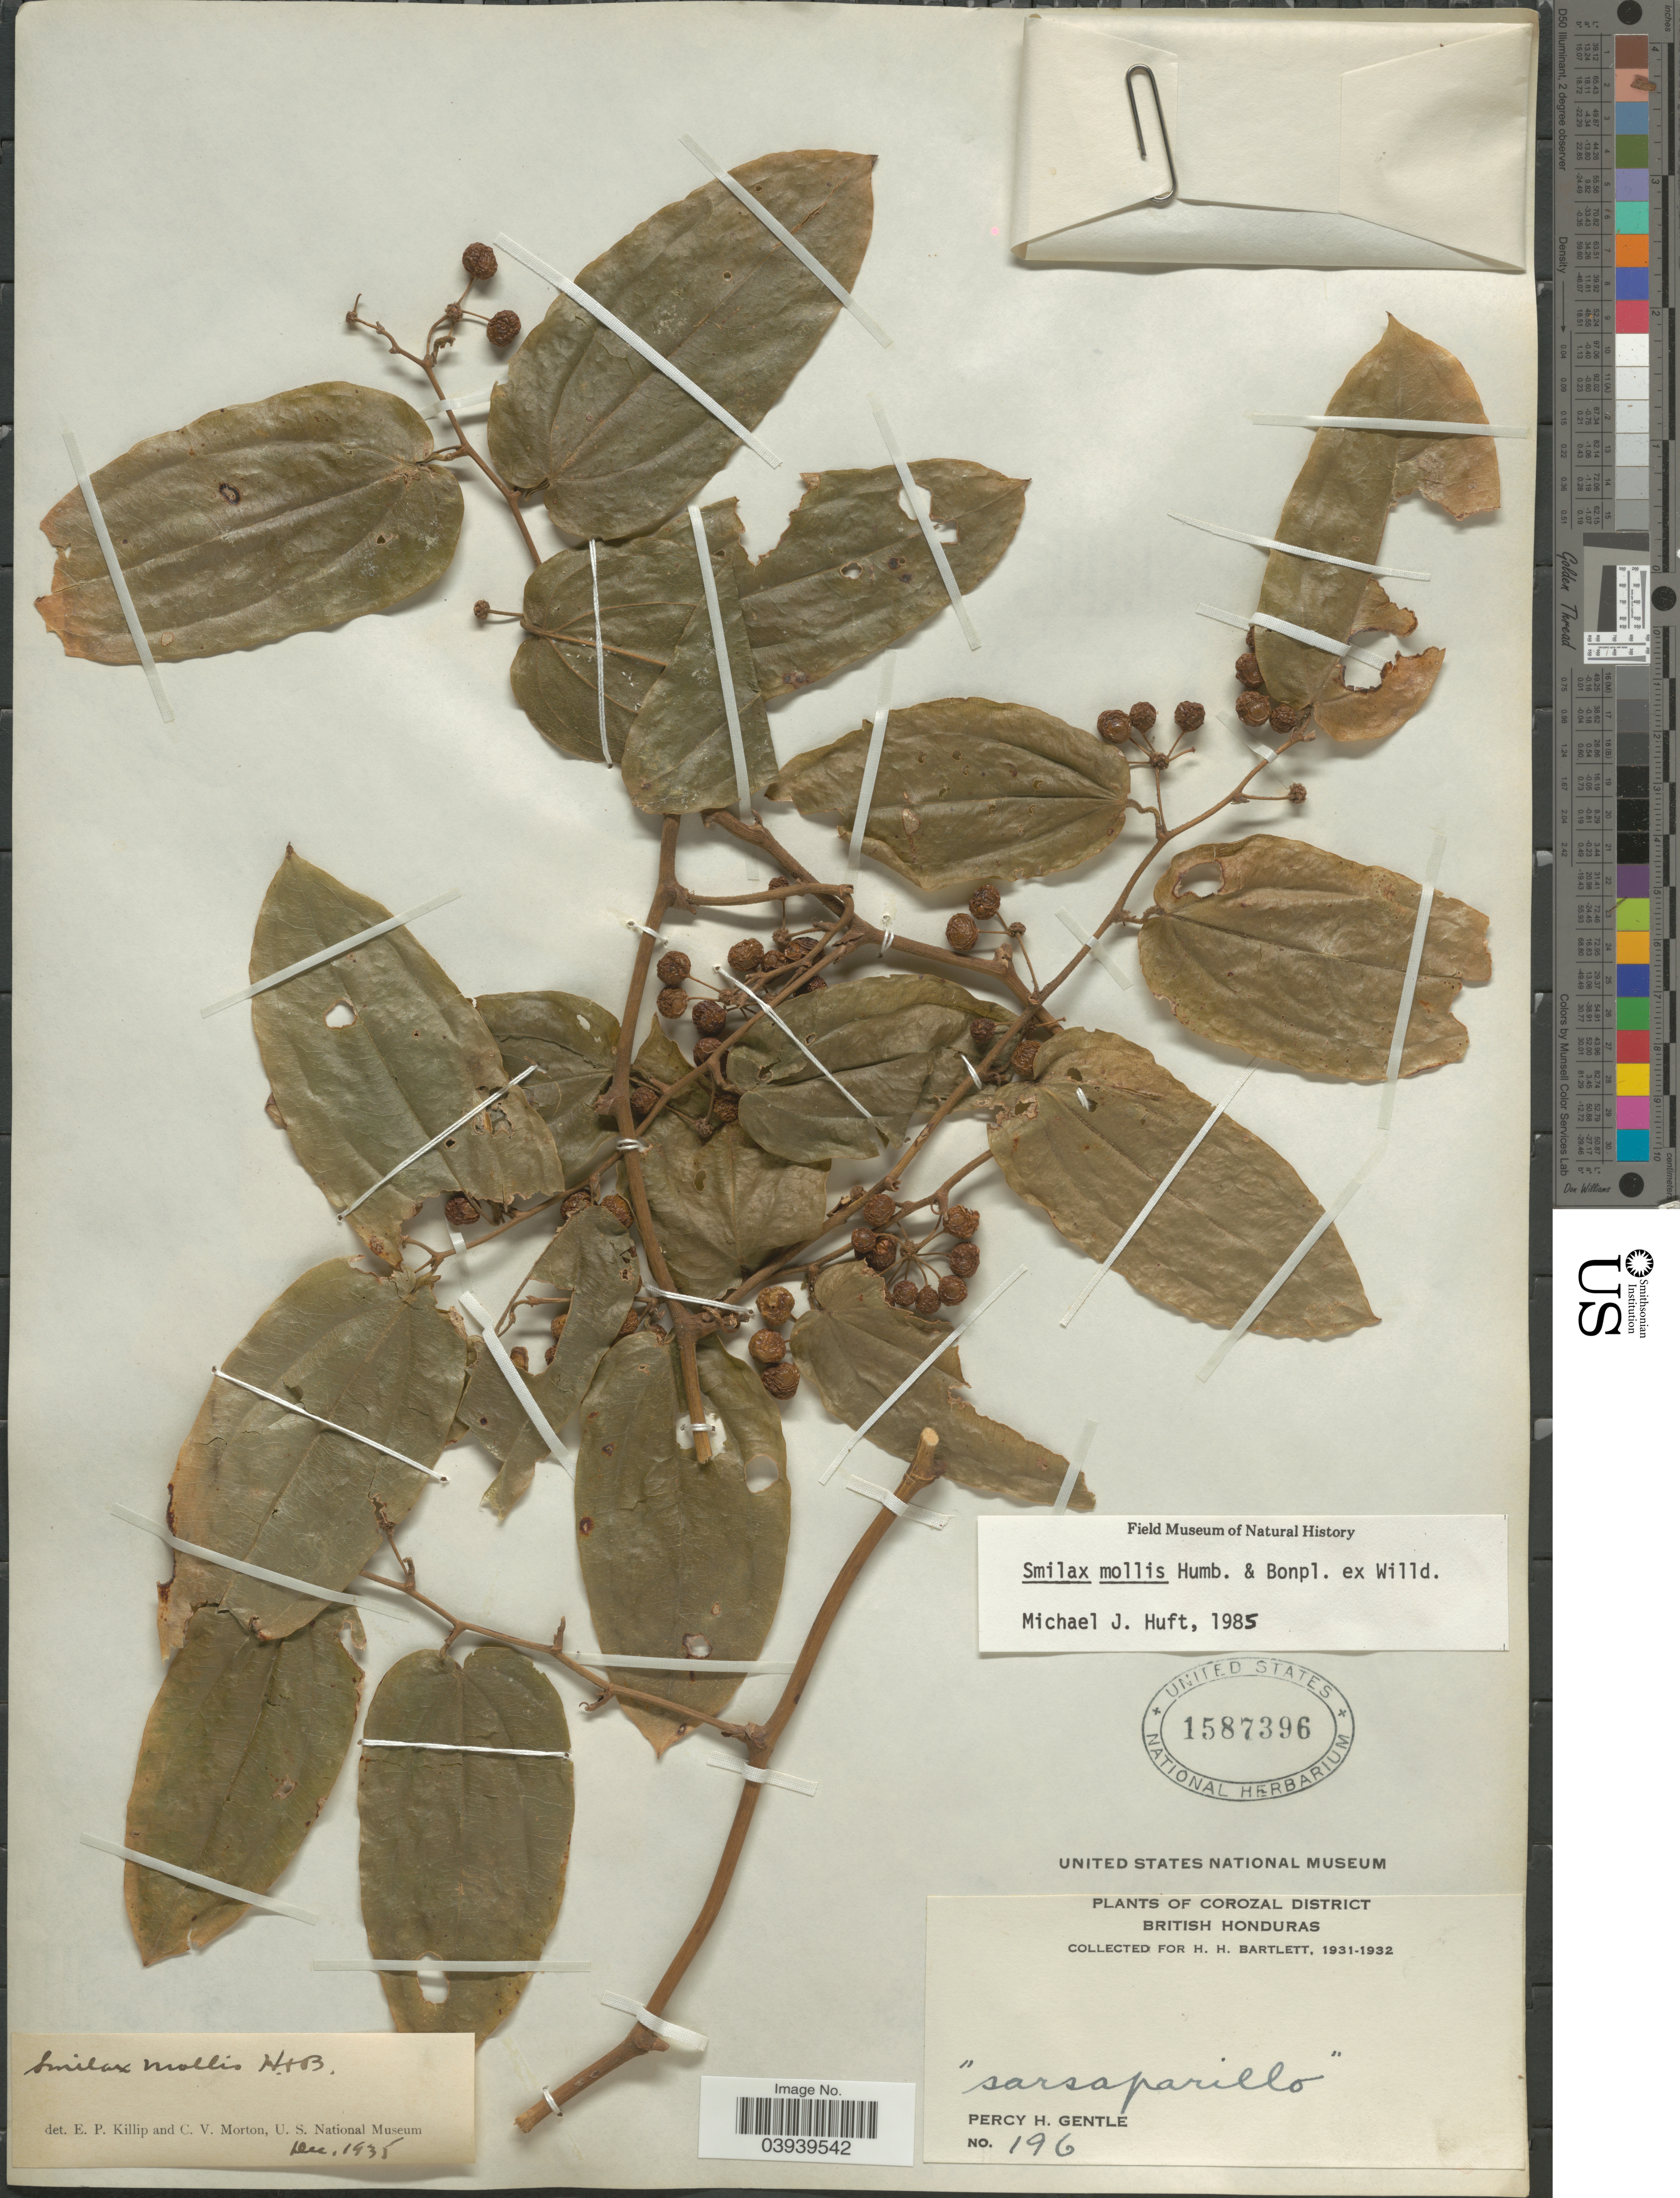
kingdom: Plantae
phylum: Tracheophyta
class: Liliopsida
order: Liliales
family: Smilacaceae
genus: Smilax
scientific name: Smilax mollis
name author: Humb. & Bonpl. ex Willd.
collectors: P. H. Gentle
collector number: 196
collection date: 1931/1932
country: Belize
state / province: Corozal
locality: Corozal District. British Honduras.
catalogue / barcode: US 1587396